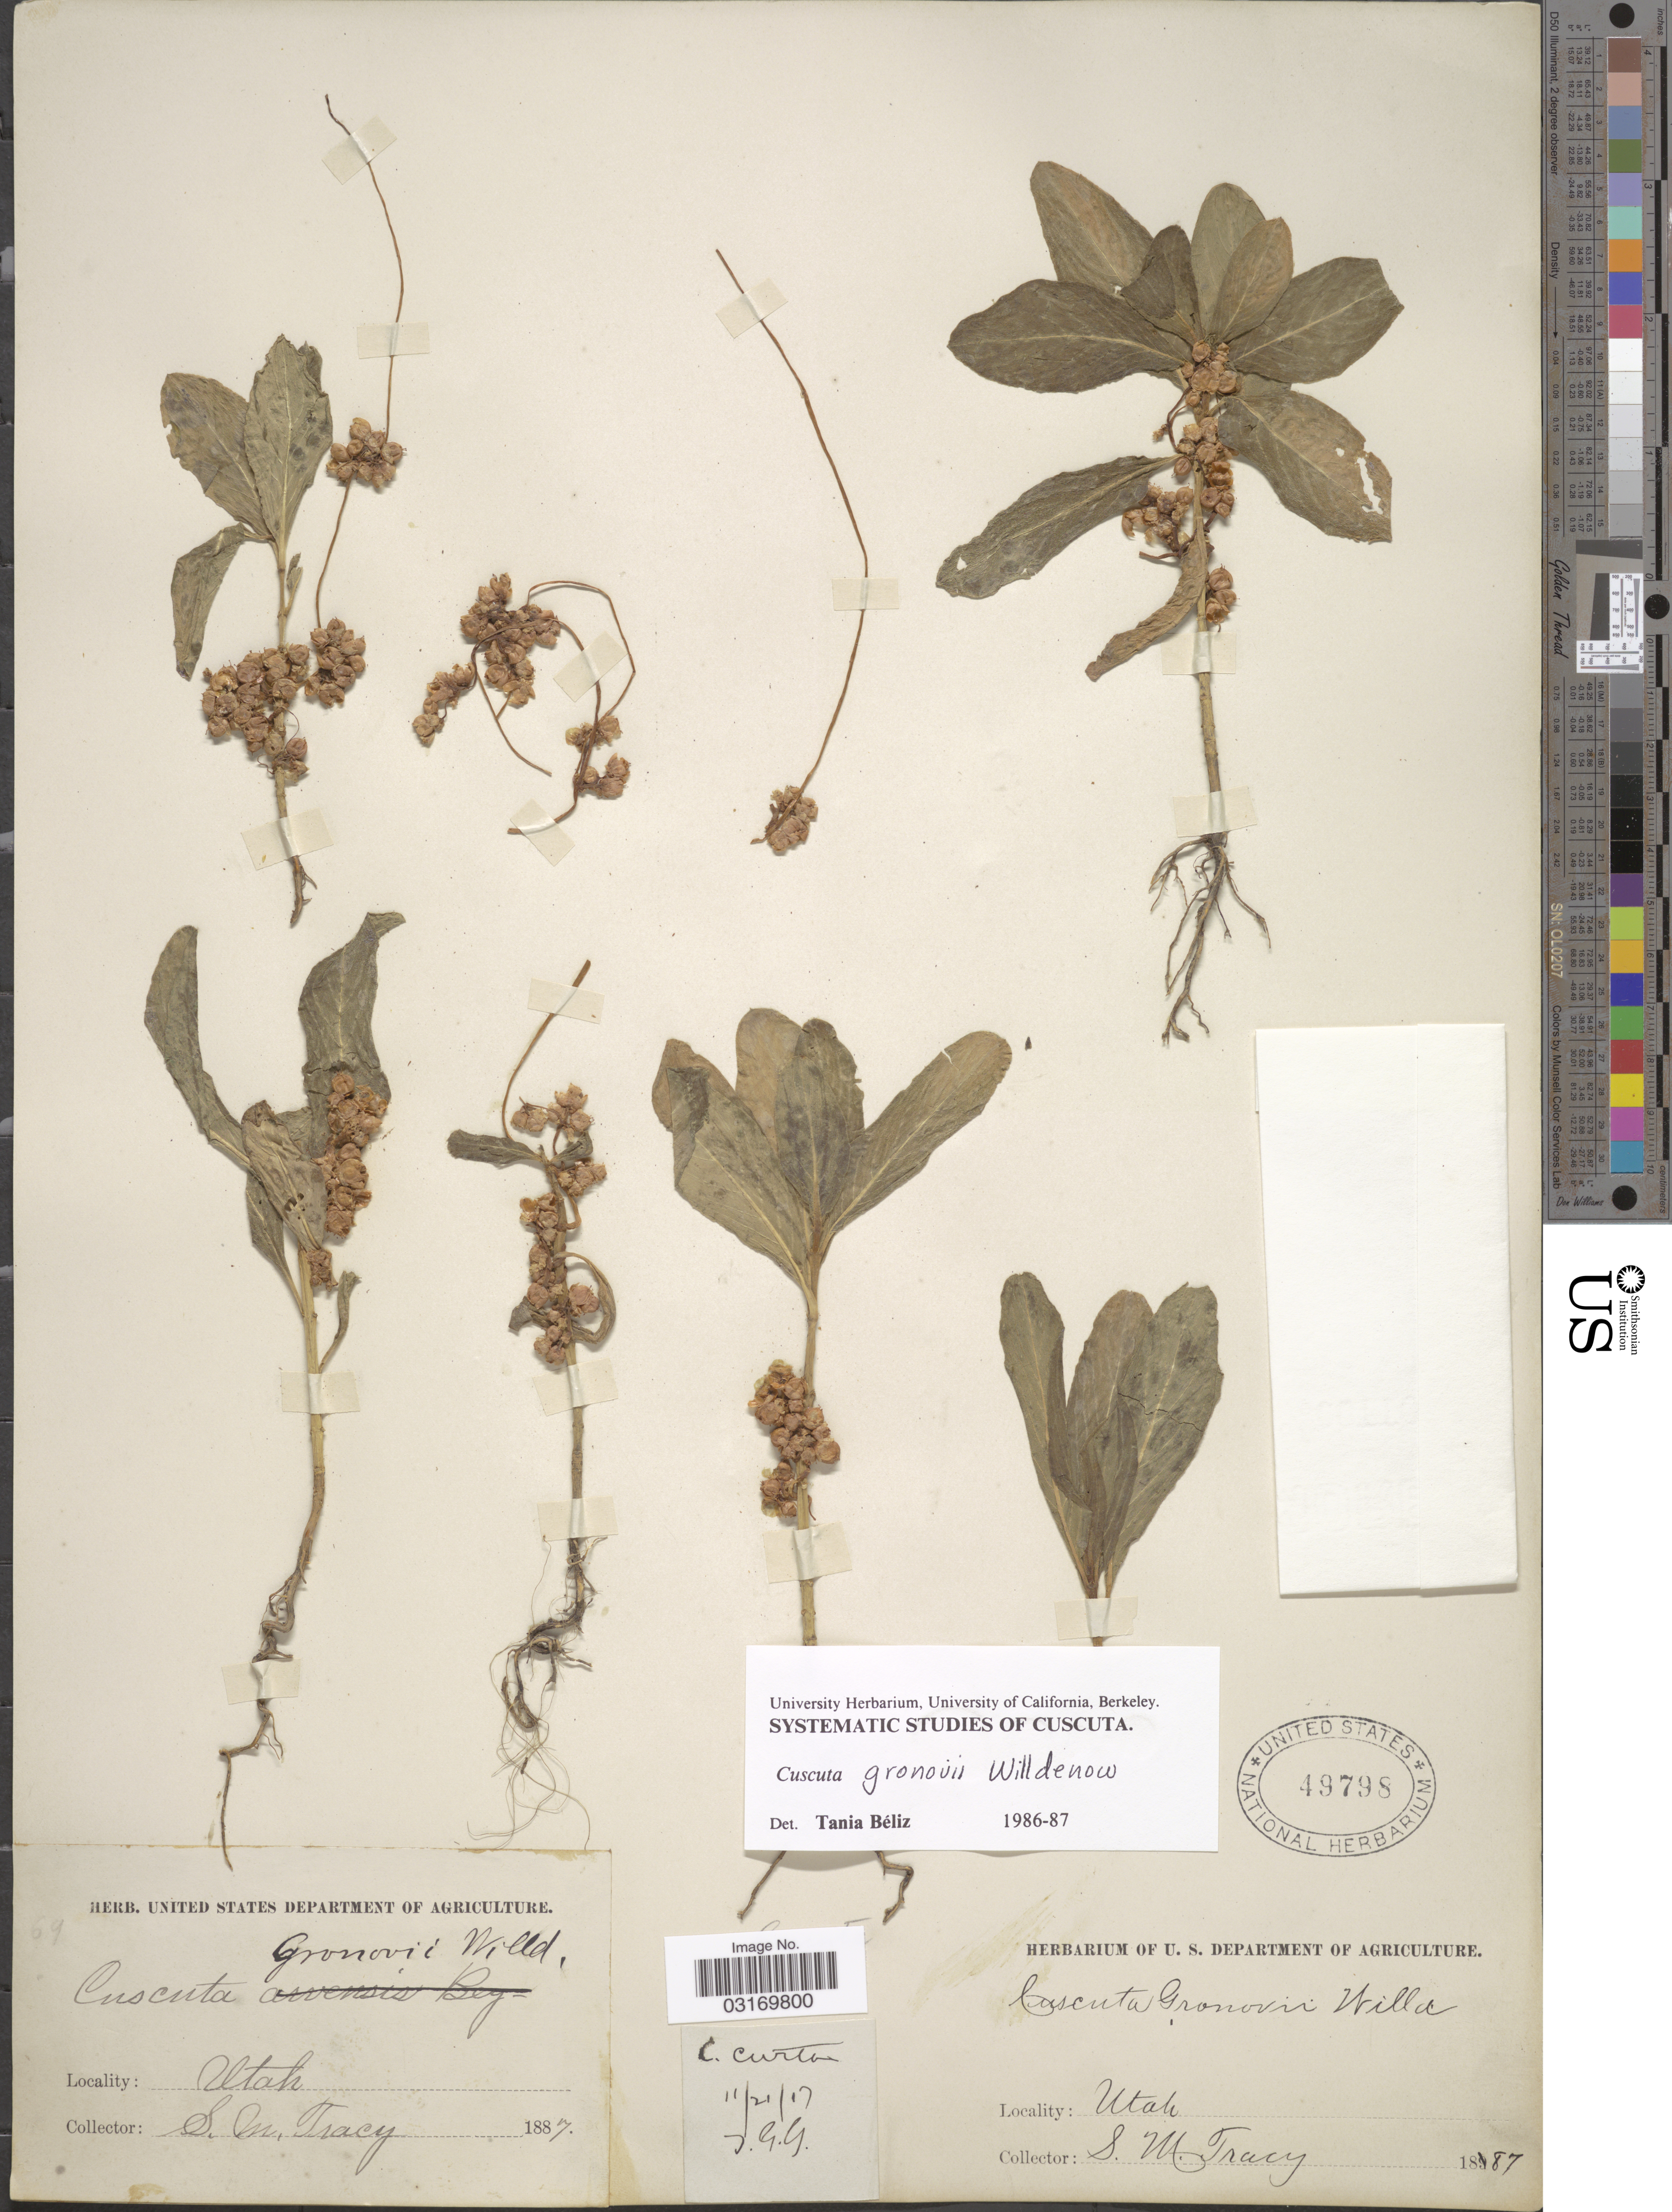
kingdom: Plantae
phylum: Tracheophyta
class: Magnoliopsida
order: Solanales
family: Convolvulaceae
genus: Cuscuta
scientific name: Cuscuta gronovii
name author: Willd. ex Schult.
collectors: S. M. Tracy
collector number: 69*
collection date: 1887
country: United States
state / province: Utah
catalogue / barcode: US 49798